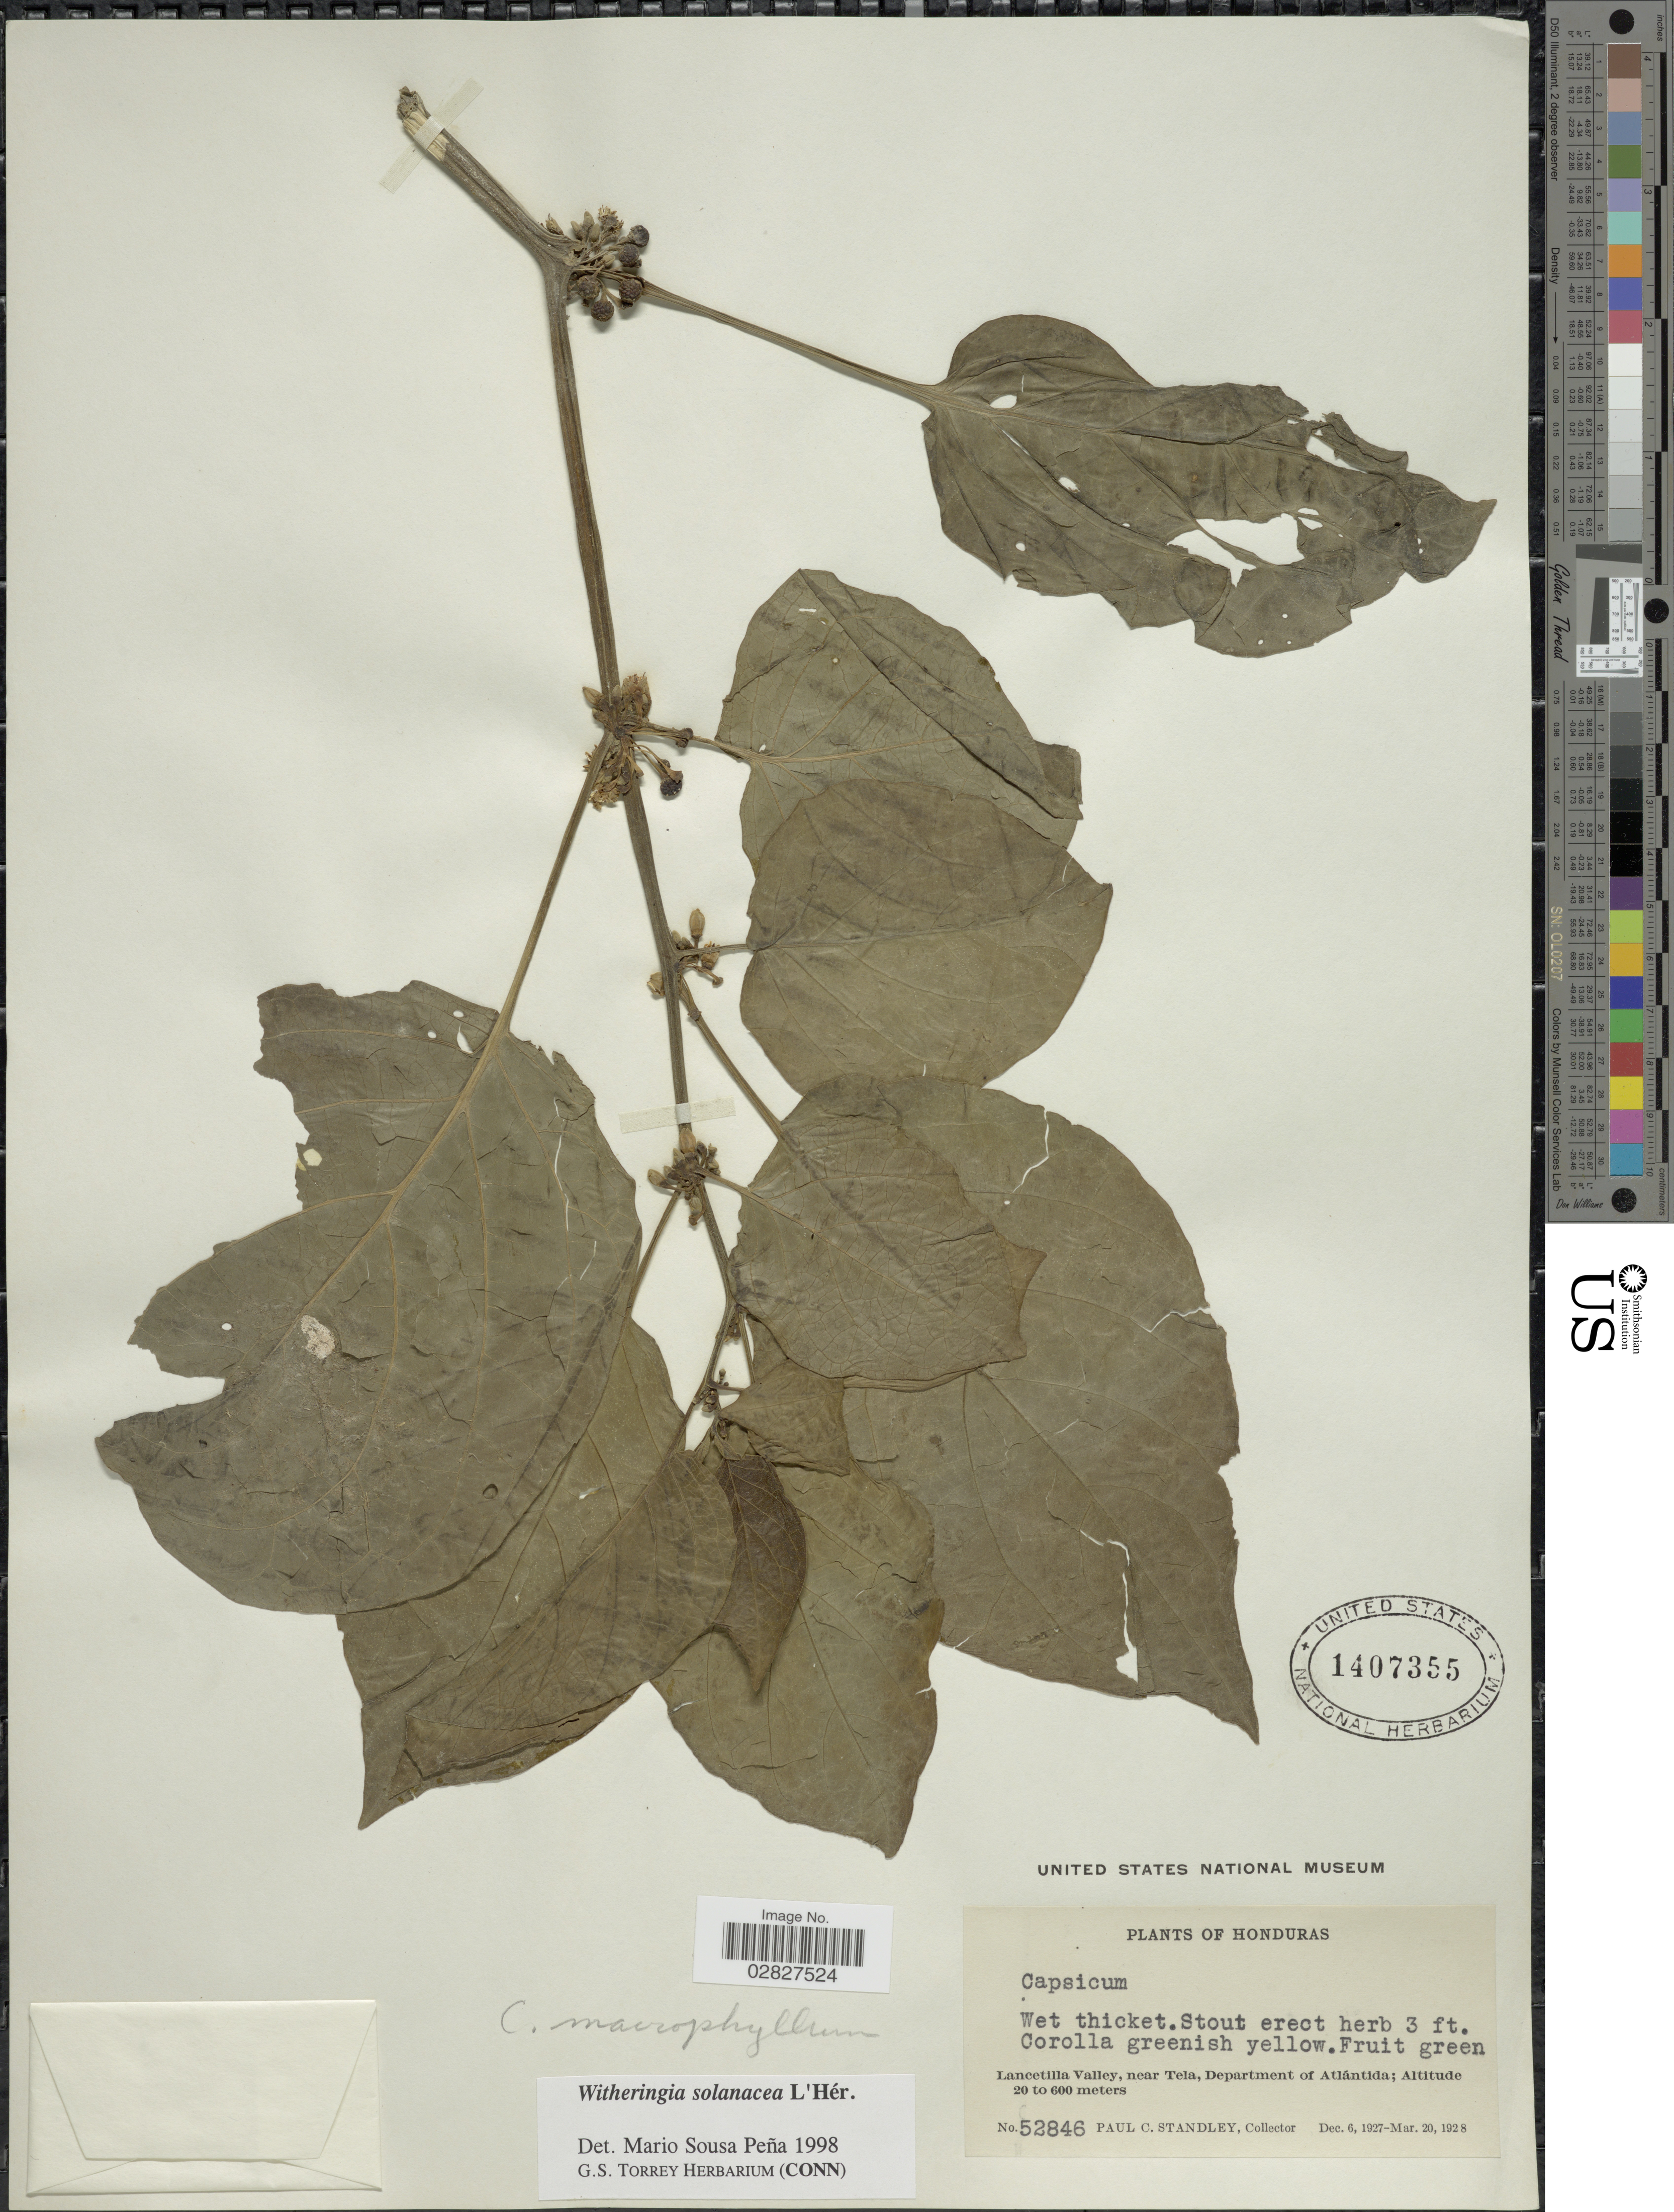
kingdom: Plantae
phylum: Tracheophyta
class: Magnoliopsida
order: Solanales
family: Solanaceae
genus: Witheringia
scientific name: Witheringia solanacea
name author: L'Hér.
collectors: P. C. Standley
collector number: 52846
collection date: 1927-12-06/1928-03-20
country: Honduras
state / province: Atlántida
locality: Lancetilla Valley, near Tela, Department of Atlántida.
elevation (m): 20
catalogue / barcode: US 1407355